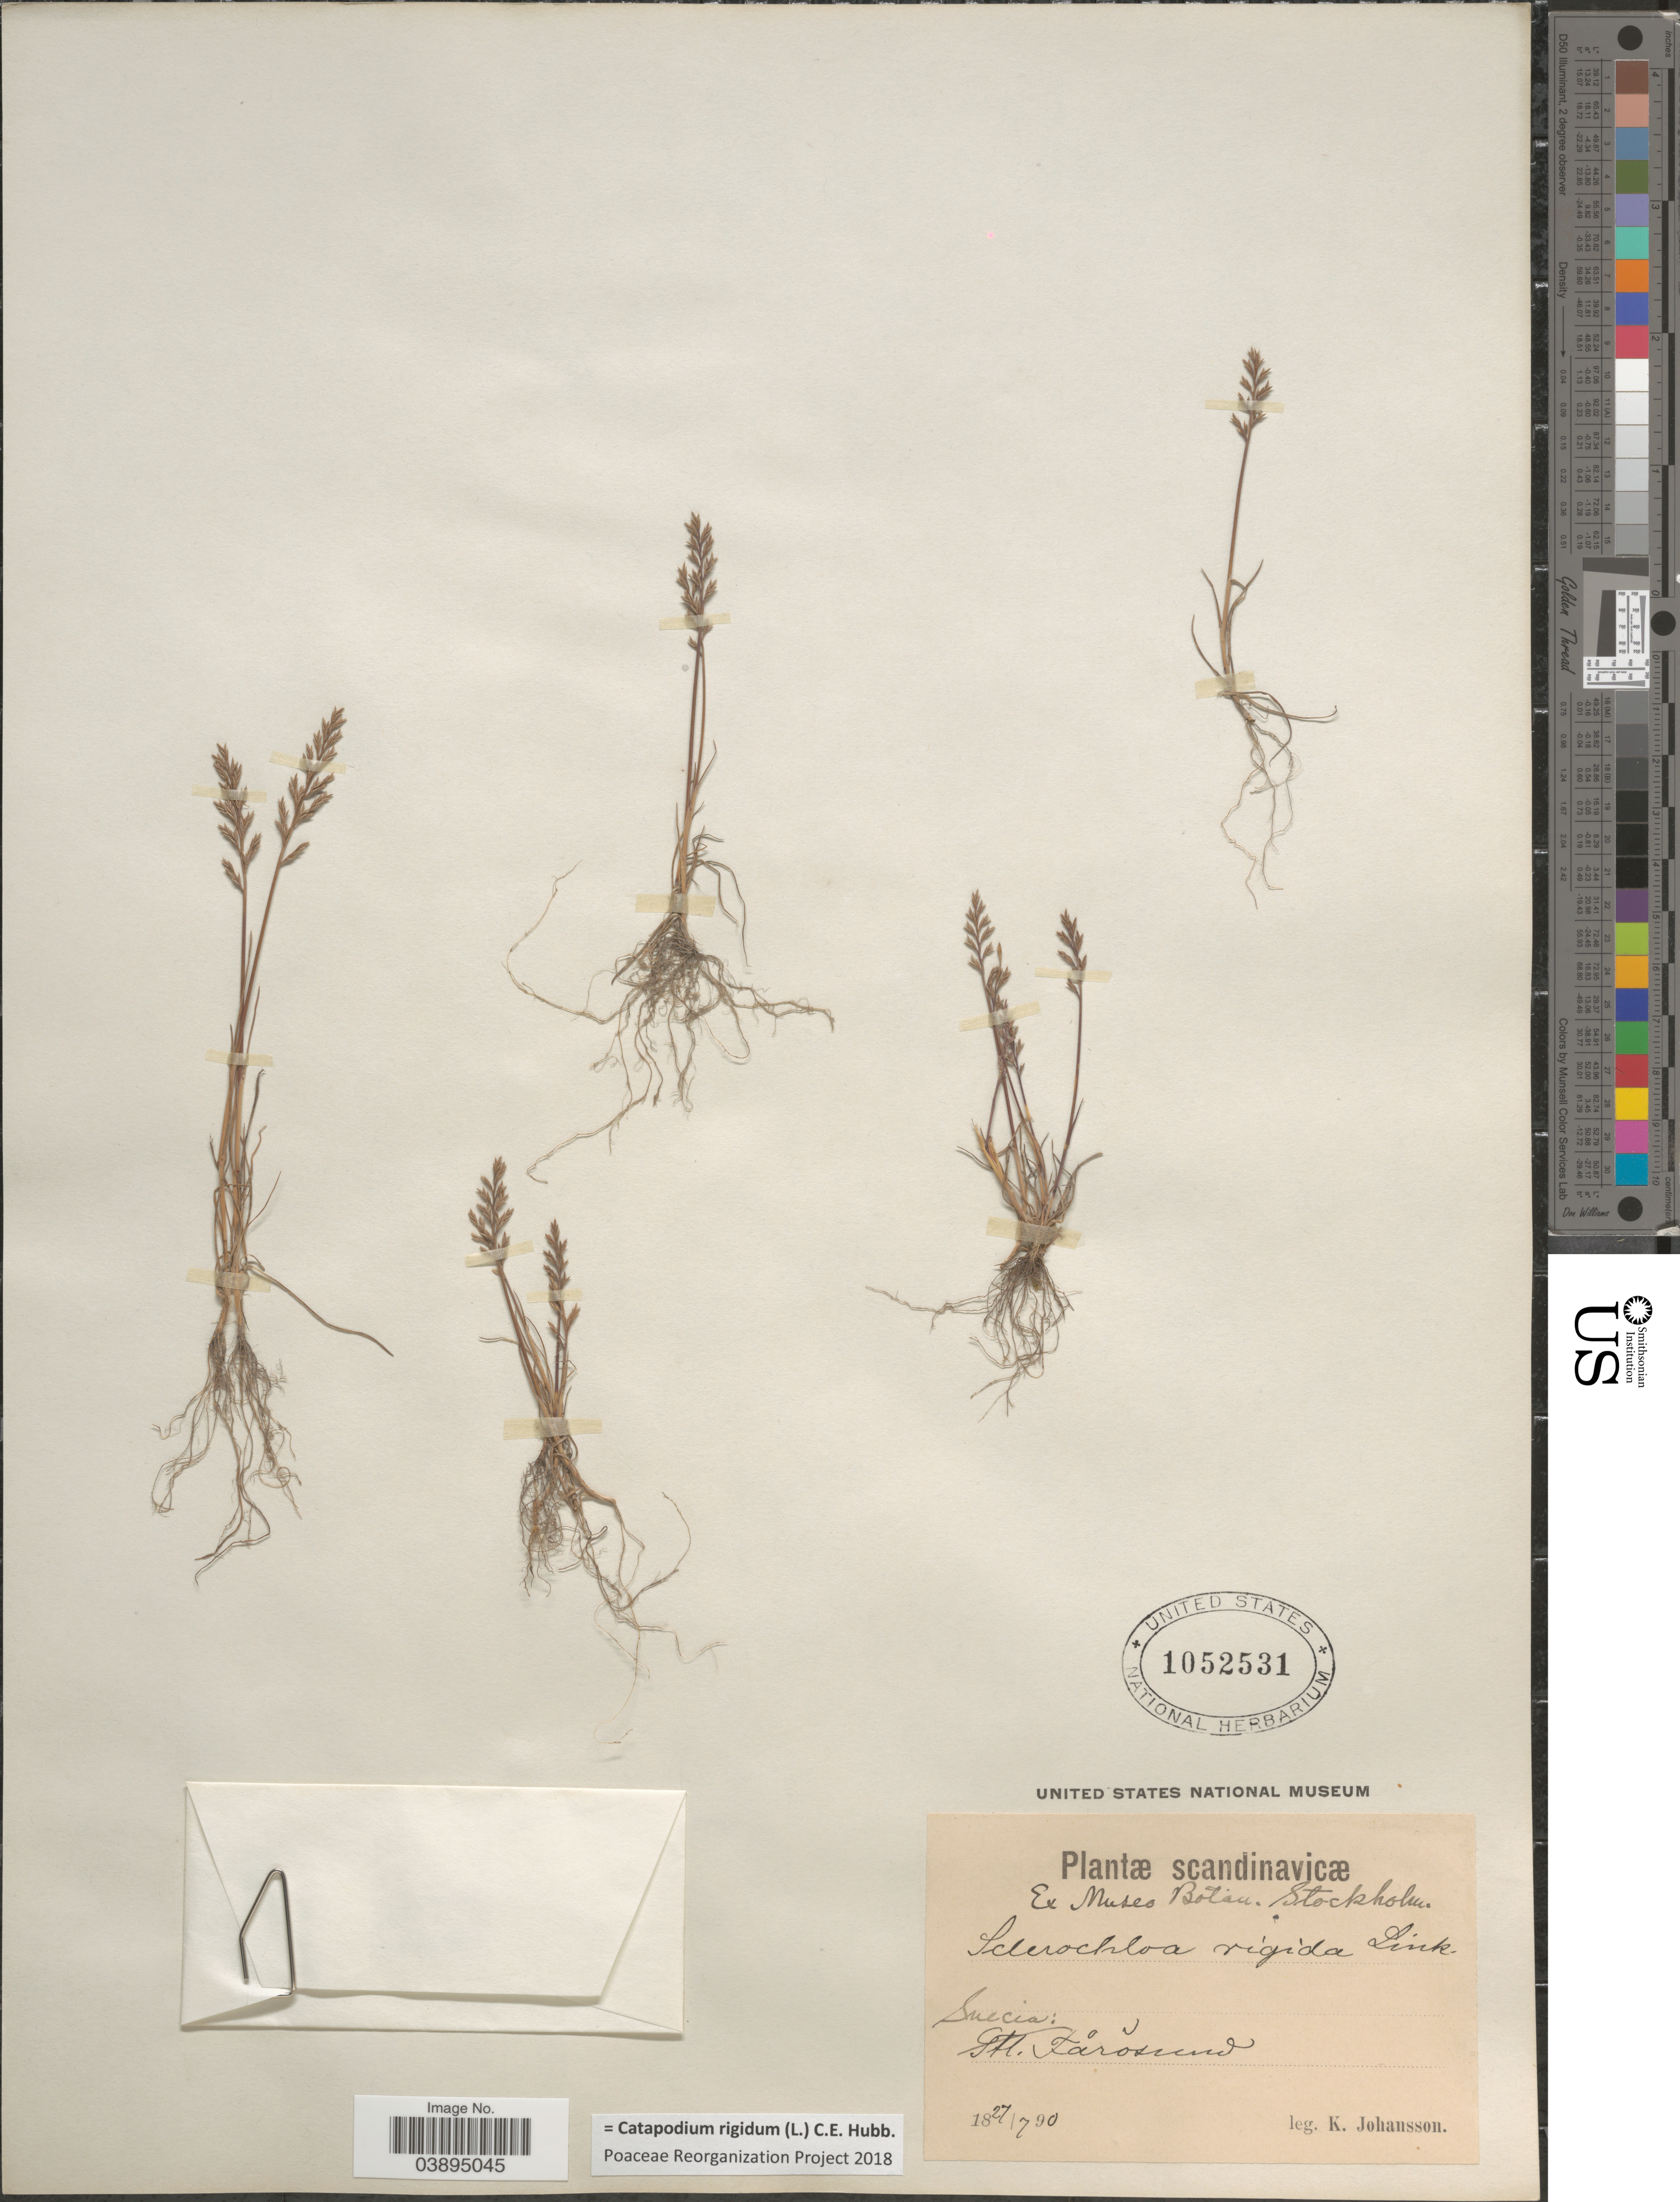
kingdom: Plantae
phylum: Tracheophyta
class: Liliopsida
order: Poales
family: Poaceae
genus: Catapodium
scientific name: Catapodium rigidum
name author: (L.) C.E. Hubb.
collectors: K. Johansson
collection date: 1890-07-27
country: Sweden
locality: Scandinavicæ. Suecia: Fårõsund.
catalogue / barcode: US 1052531